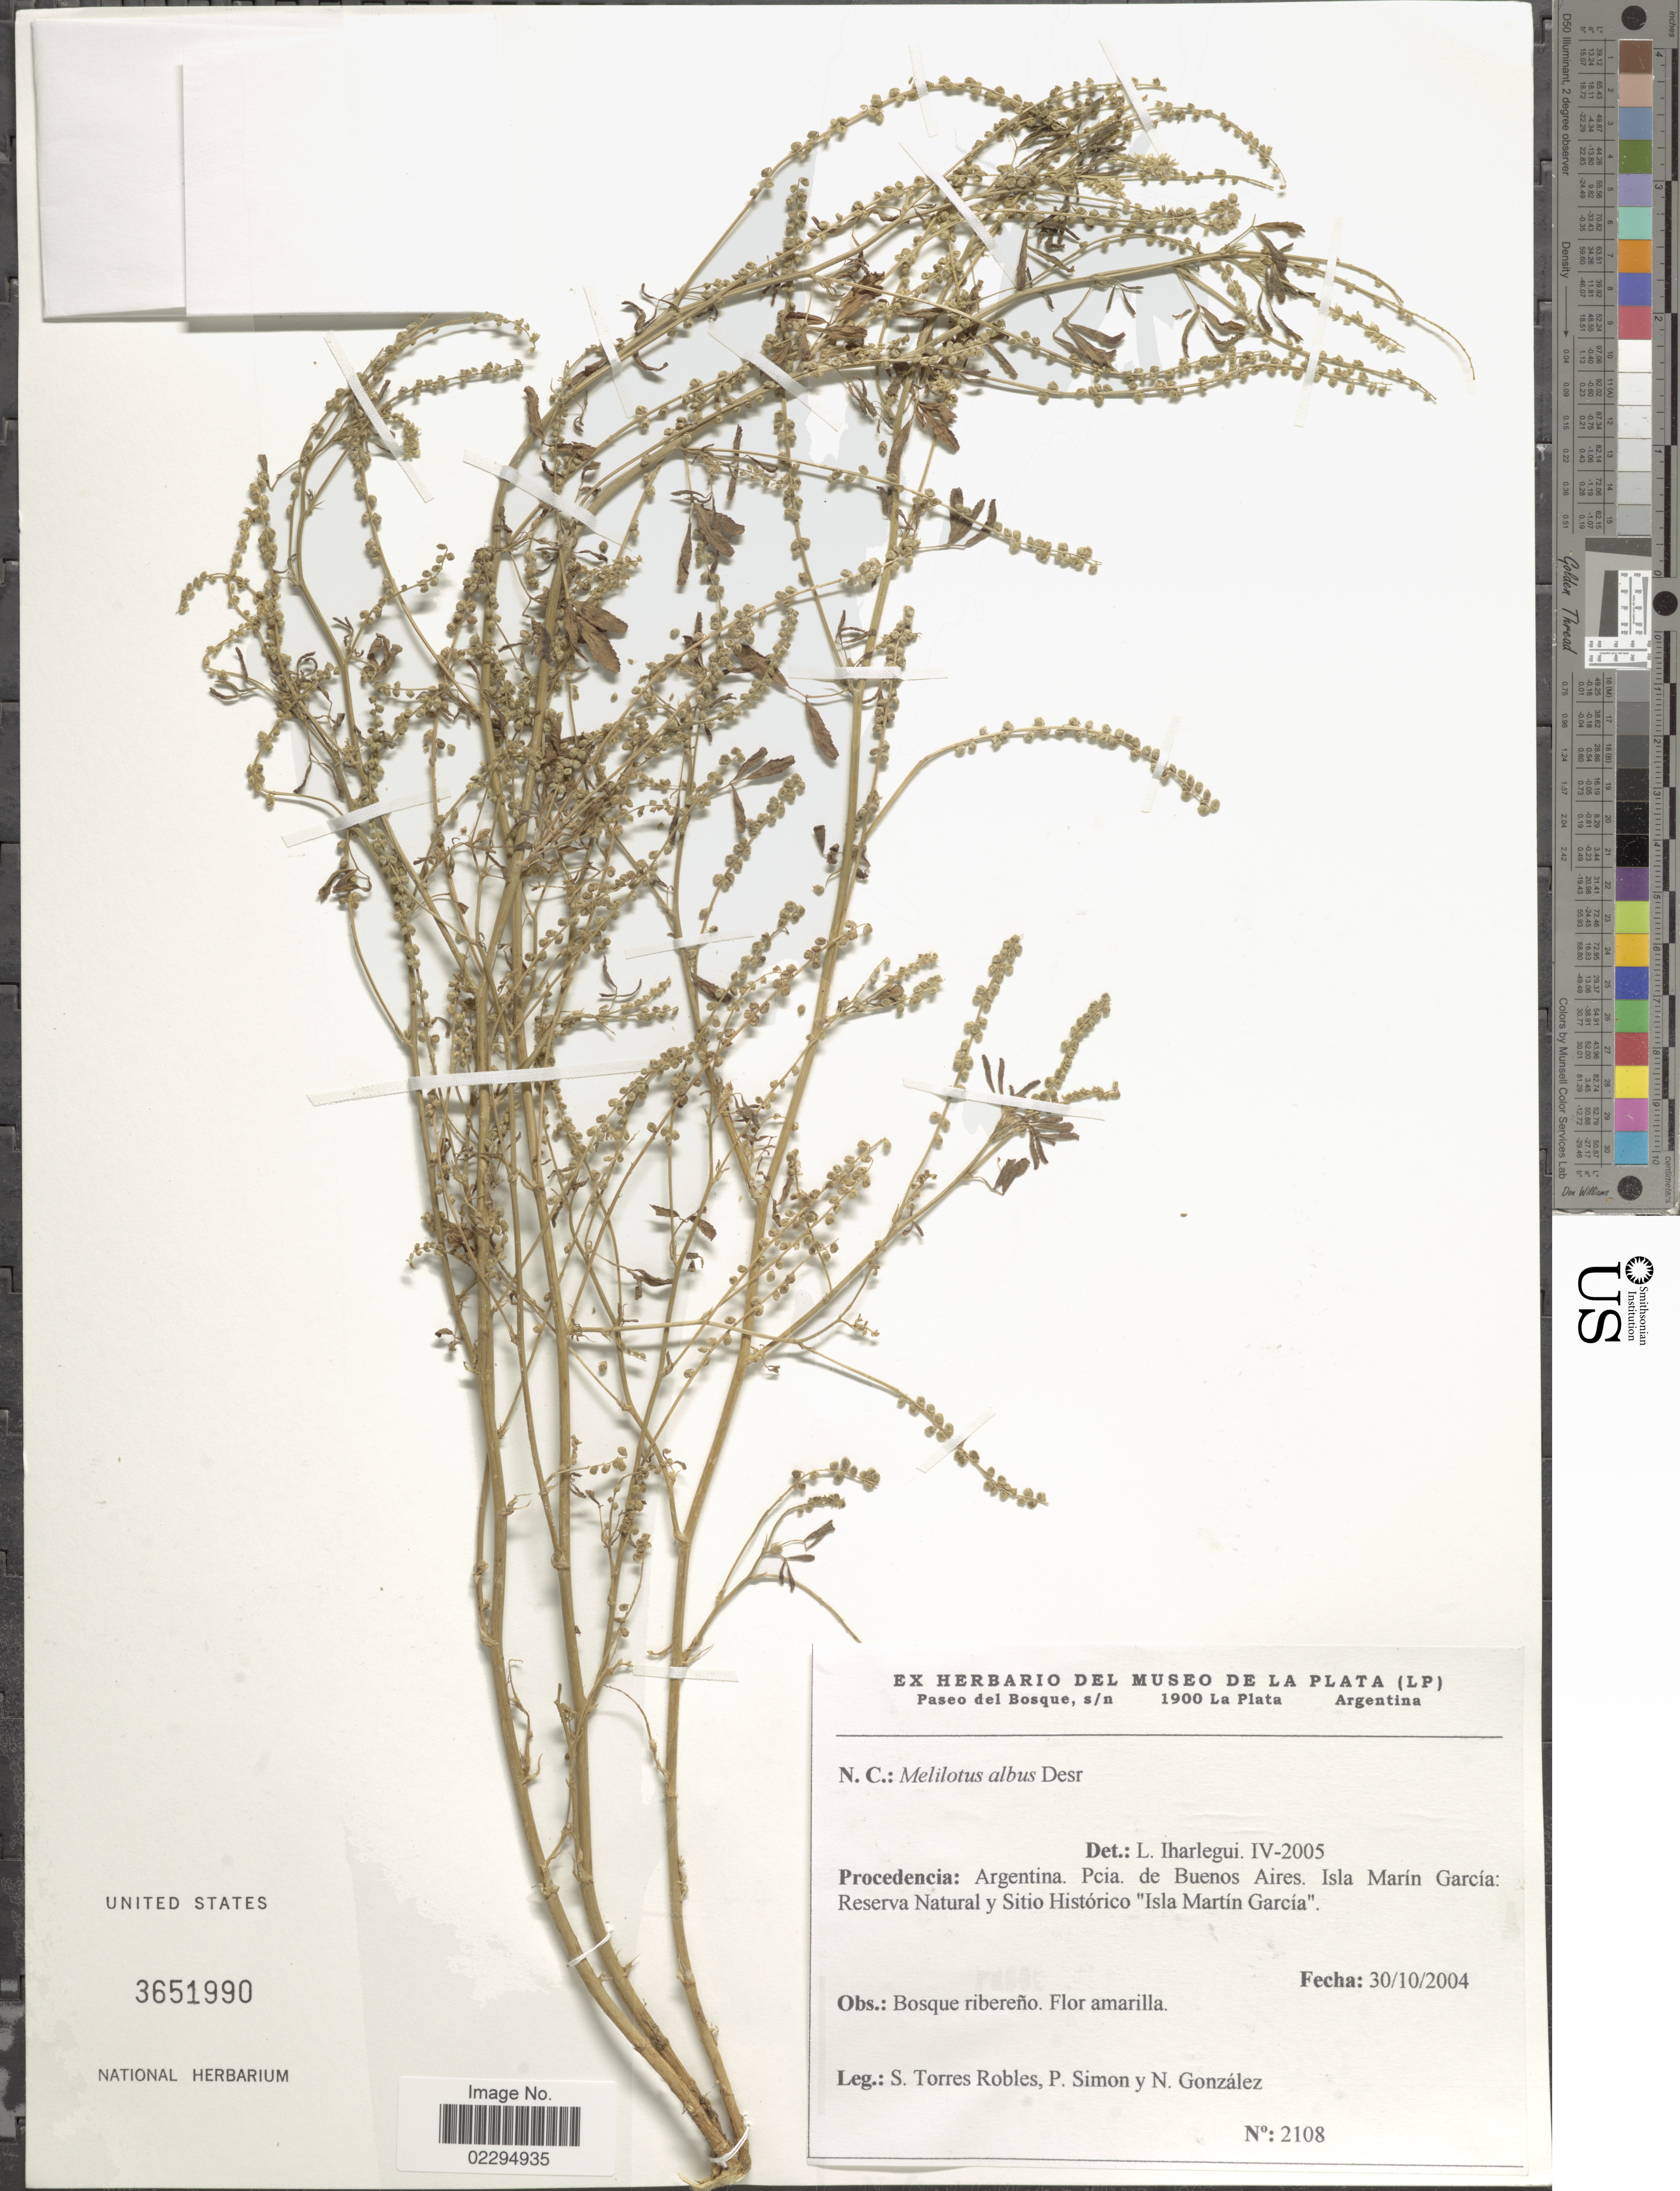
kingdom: Plantae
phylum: Tracheophyta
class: Magnoliopsida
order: Fabales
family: Fabaceae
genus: Melilotus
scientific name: Melilotus albus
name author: Medik.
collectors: S. Torres Robles, P. Simon & N. Gonzalez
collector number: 2108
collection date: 2004-10-30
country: Argentina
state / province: Buenos Aires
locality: Isla Marín García: Reserva Natural y Sitio Histórico 'Isla Martín García'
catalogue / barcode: US 3651990